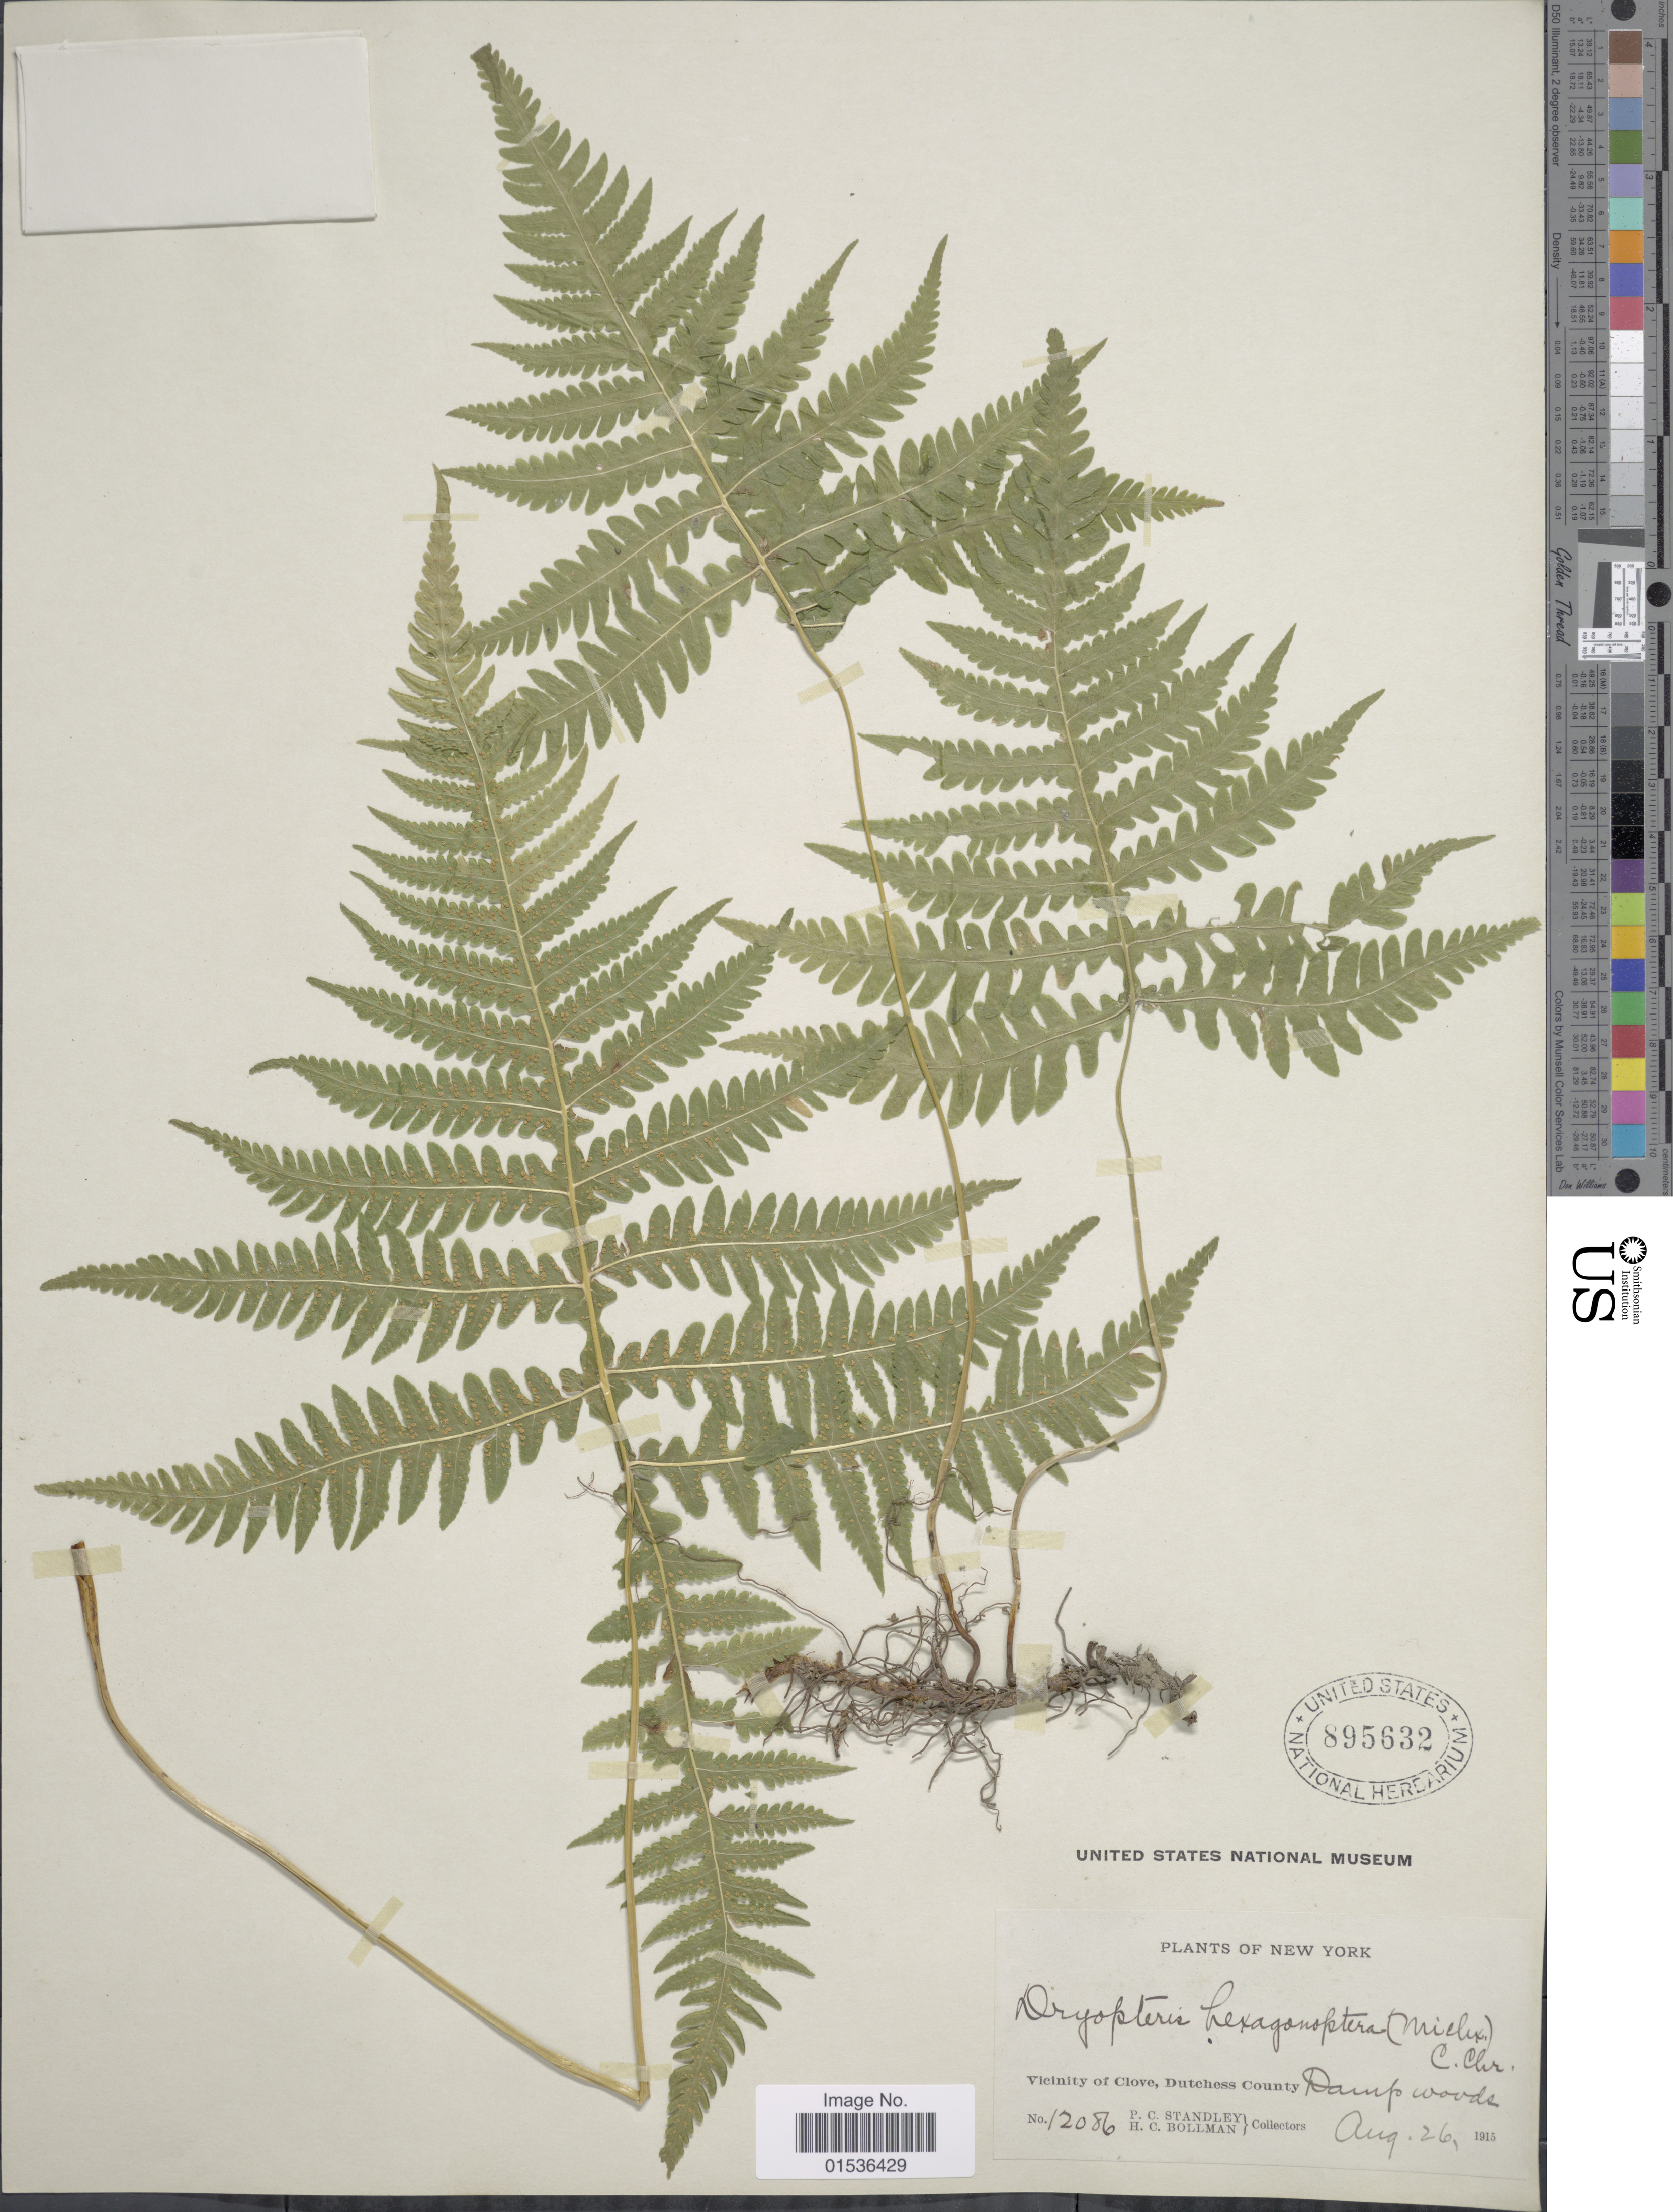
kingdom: Plantae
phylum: Tracheophyta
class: Polypodiopsida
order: Polypodiales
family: Thelypteridaceae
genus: Phegopteris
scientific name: Phegopteris hexagonoptera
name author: (Michx.) Fée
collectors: P. C. Standley & H. C. Bollman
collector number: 12086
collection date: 1915-08-26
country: United States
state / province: New York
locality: New York, Vicinity of Clove, Dutchess County.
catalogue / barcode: US 895632